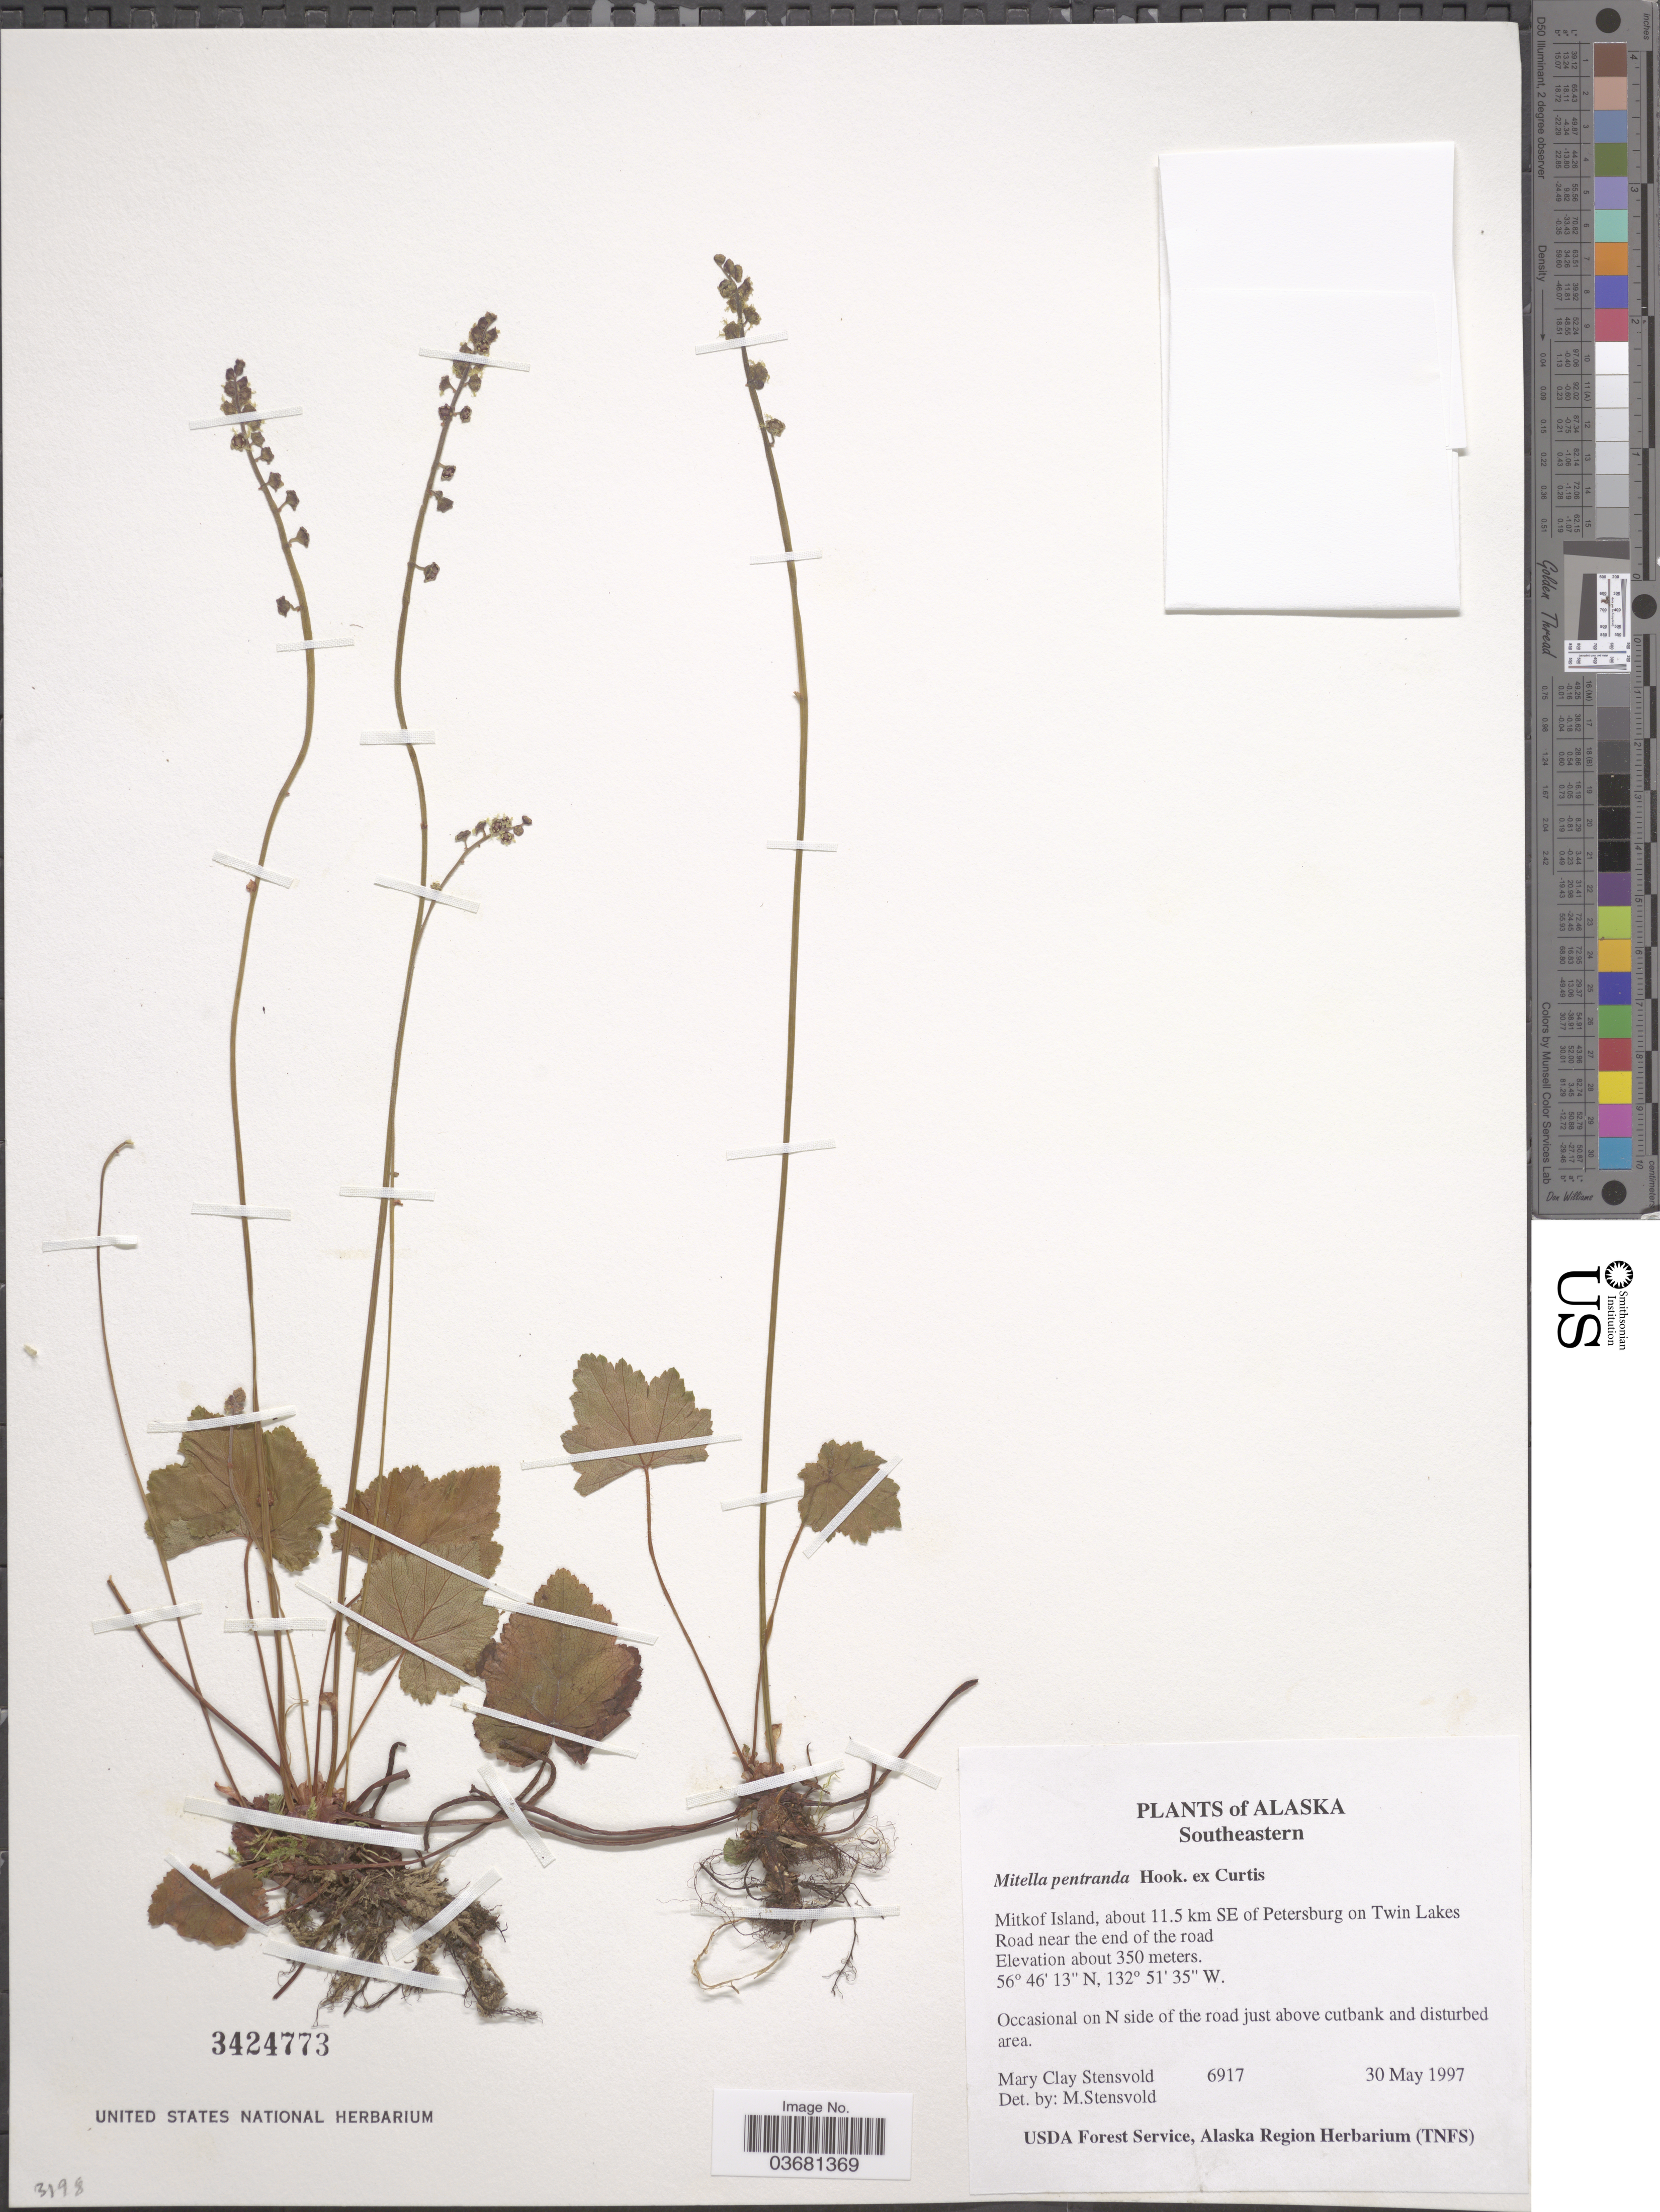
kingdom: Plantae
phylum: Tracheophyta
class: Magnoliopsida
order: Saxifragales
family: Saxifragaceae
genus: Mitella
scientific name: Mitella pentandra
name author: Hook.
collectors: M. Stensvold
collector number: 6917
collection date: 1997-05-30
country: United States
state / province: Alaska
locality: Southeastern. Mitkof Island, about 11.5 km SE of Petersburg on Twin Lakes. Road near the end of the road. Occasional on N side of the road just above cutbank and disturbed area.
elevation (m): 350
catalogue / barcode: US 3424773